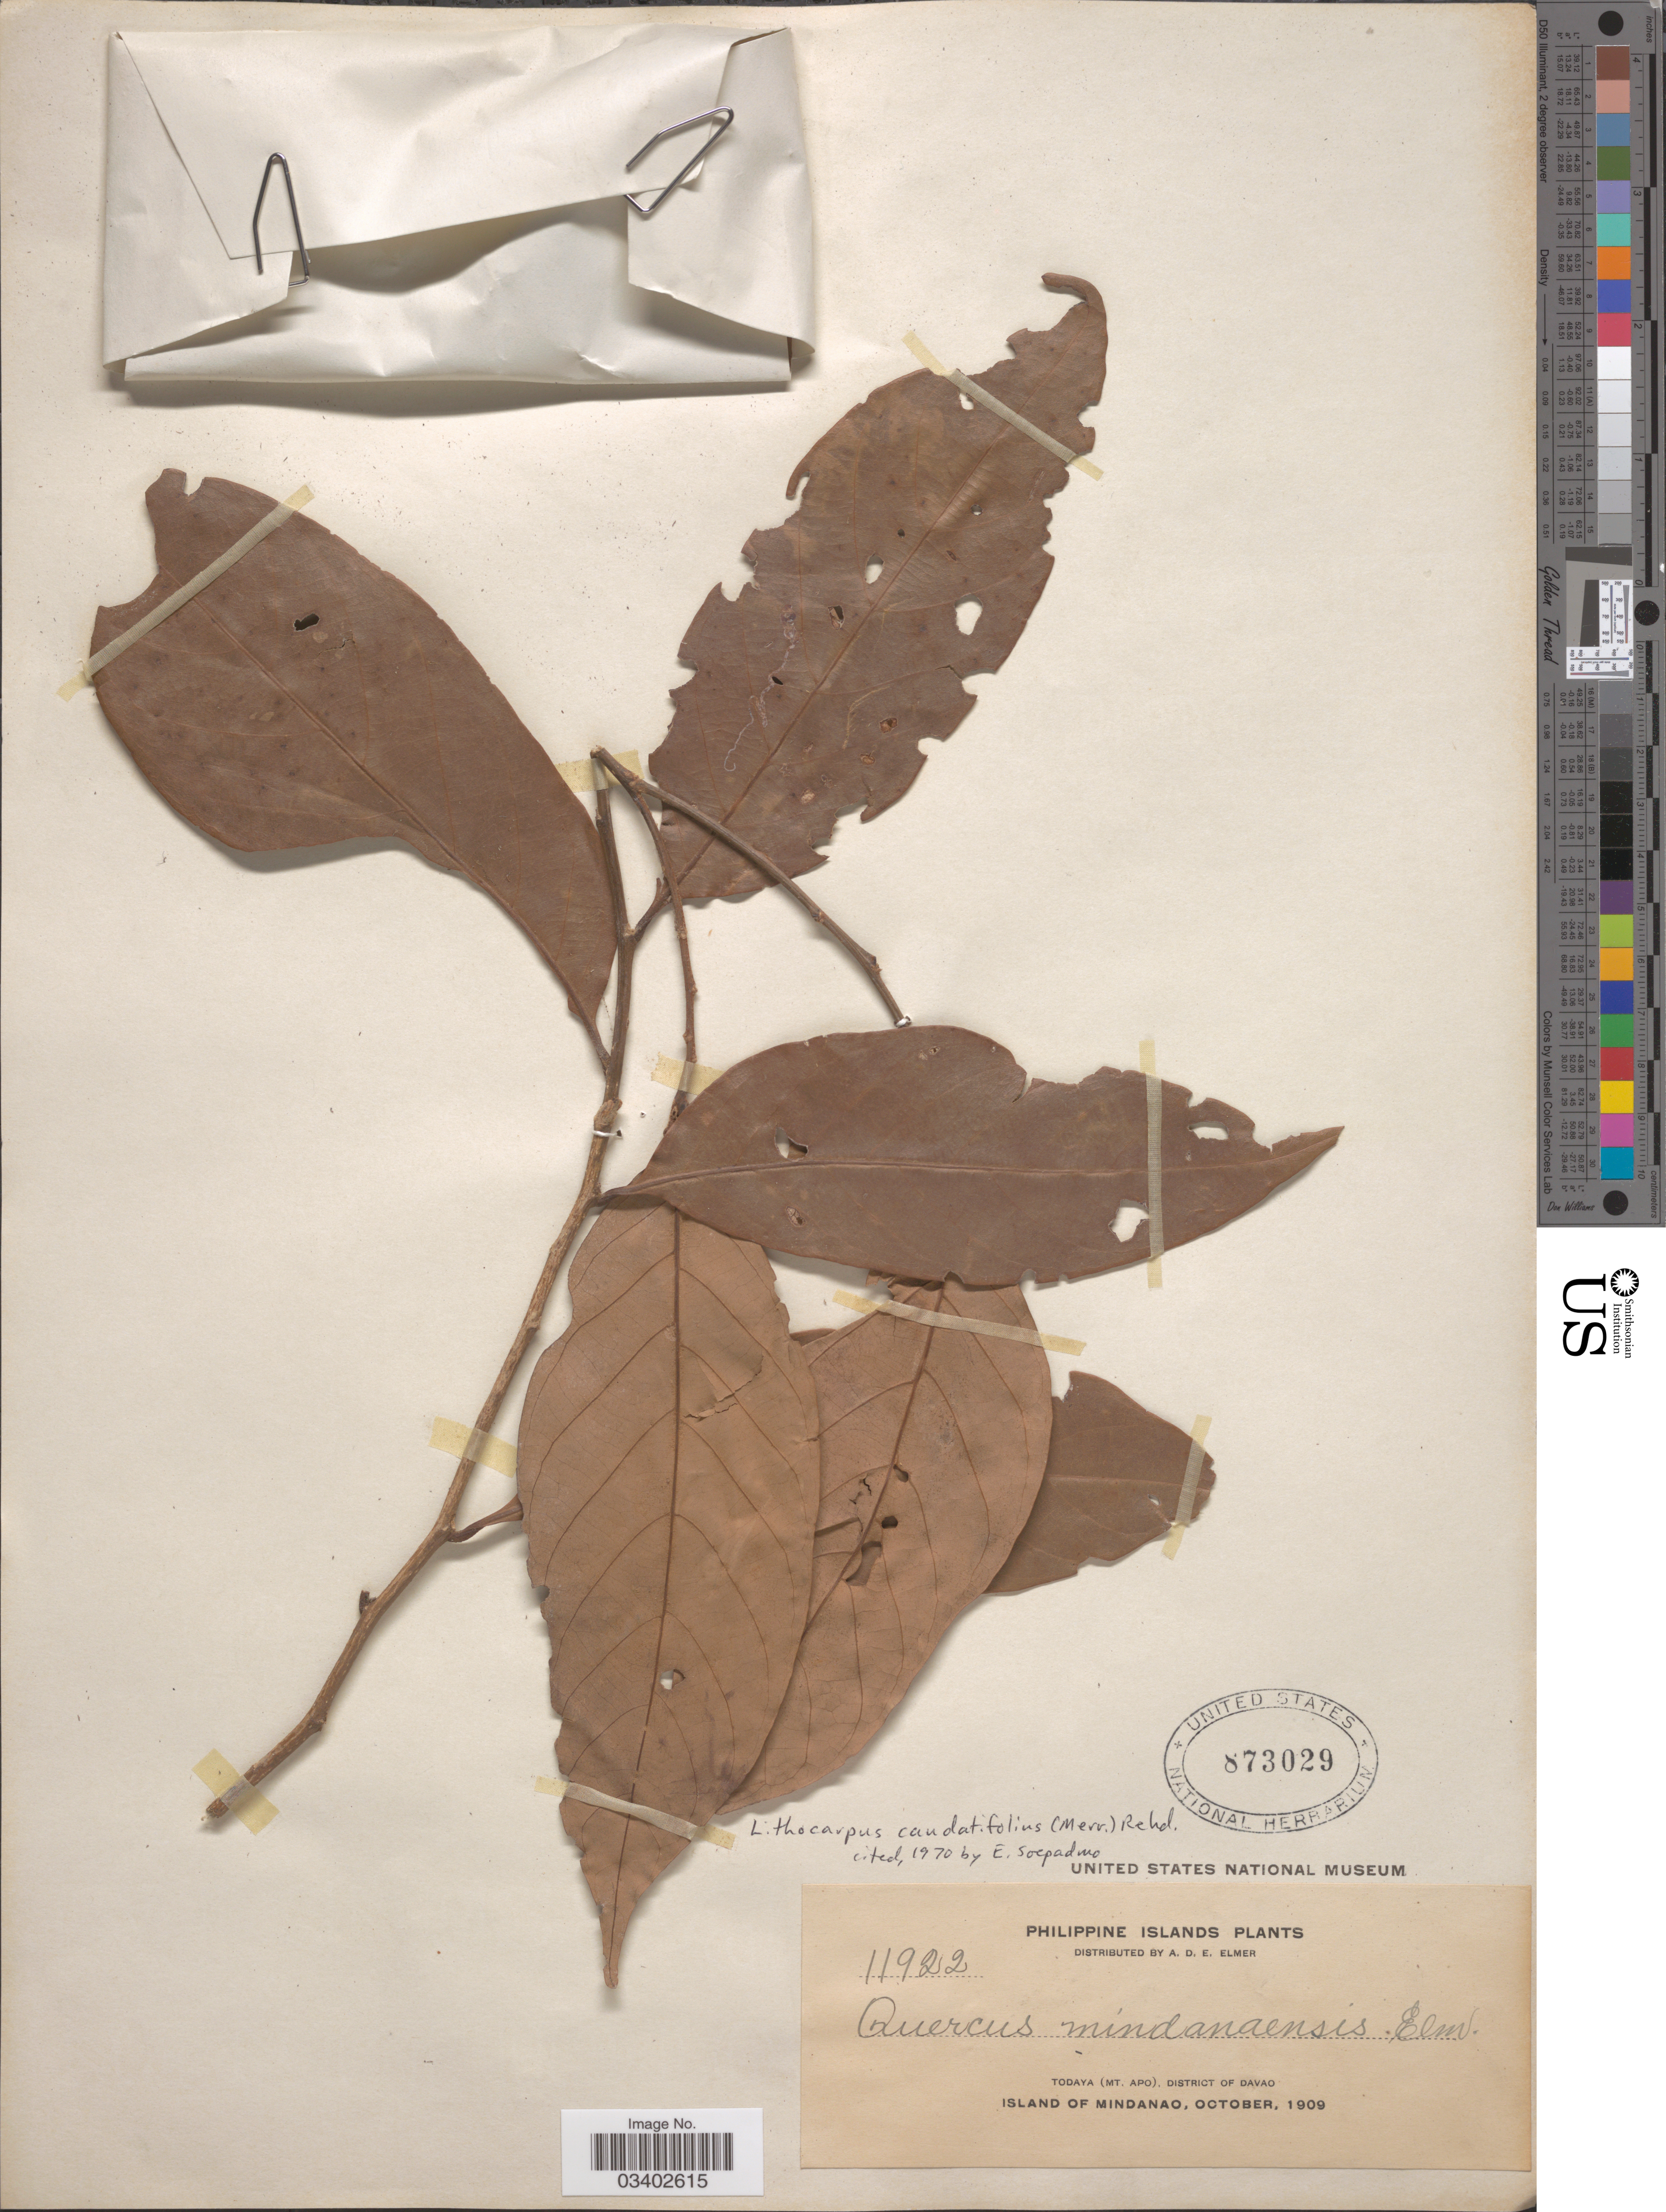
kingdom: Plantae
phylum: Tracheophyta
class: Magnoliopsida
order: Fagales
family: Fagaceae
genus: Lithocarpus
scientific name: Lithocarpus caudatifolius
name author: (Merr.) Rehder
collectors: A. D. E. Elmer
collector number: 11922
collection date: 1909-10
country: Philippines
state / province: Davao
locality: Todaya (Mt. Apo), District of Davao. Island of Mindanao.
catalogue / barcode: US 873029